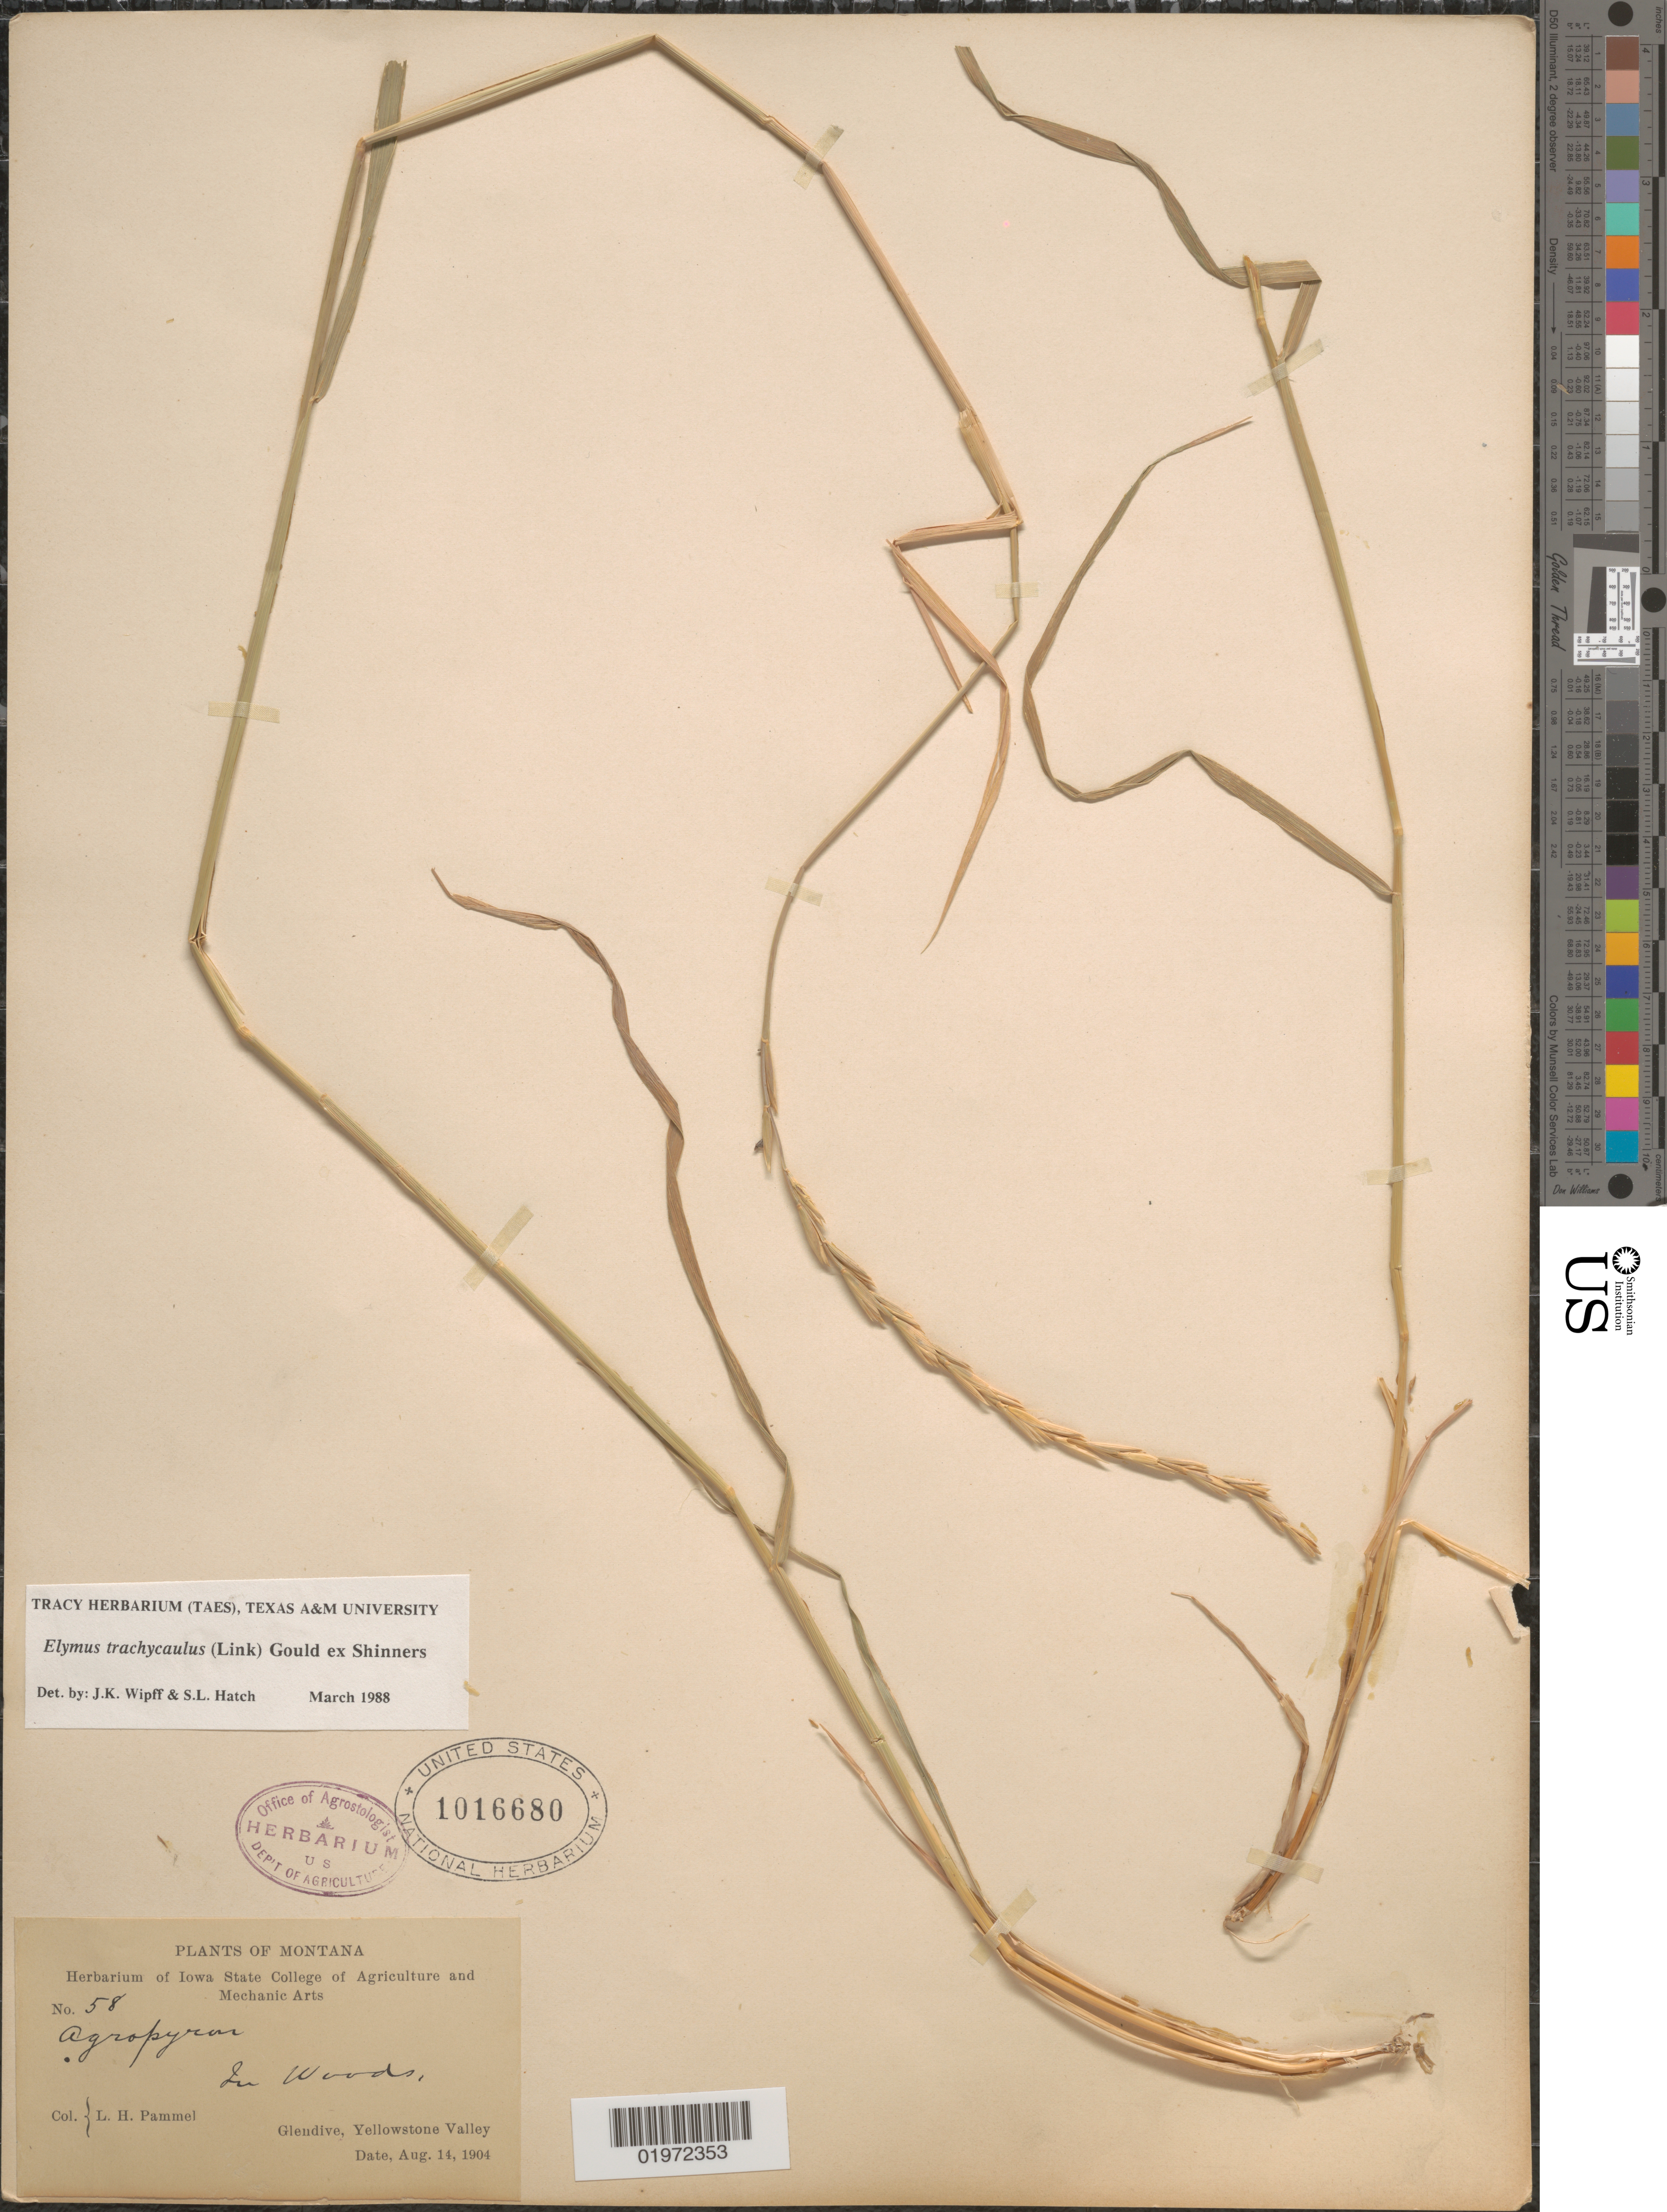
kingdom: Plantae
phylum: Tracheophyta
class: Liliopsida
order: Poales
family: Poaceae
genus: Elymus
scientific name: Elymus trachycaulus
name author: (Link) Gould ex Shinners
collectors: L. Pammel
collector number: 58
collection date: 1904-08-14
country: United States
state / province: Montana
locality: In woods. Glendive, Yellowstone Valley.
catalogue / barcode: US 1016680